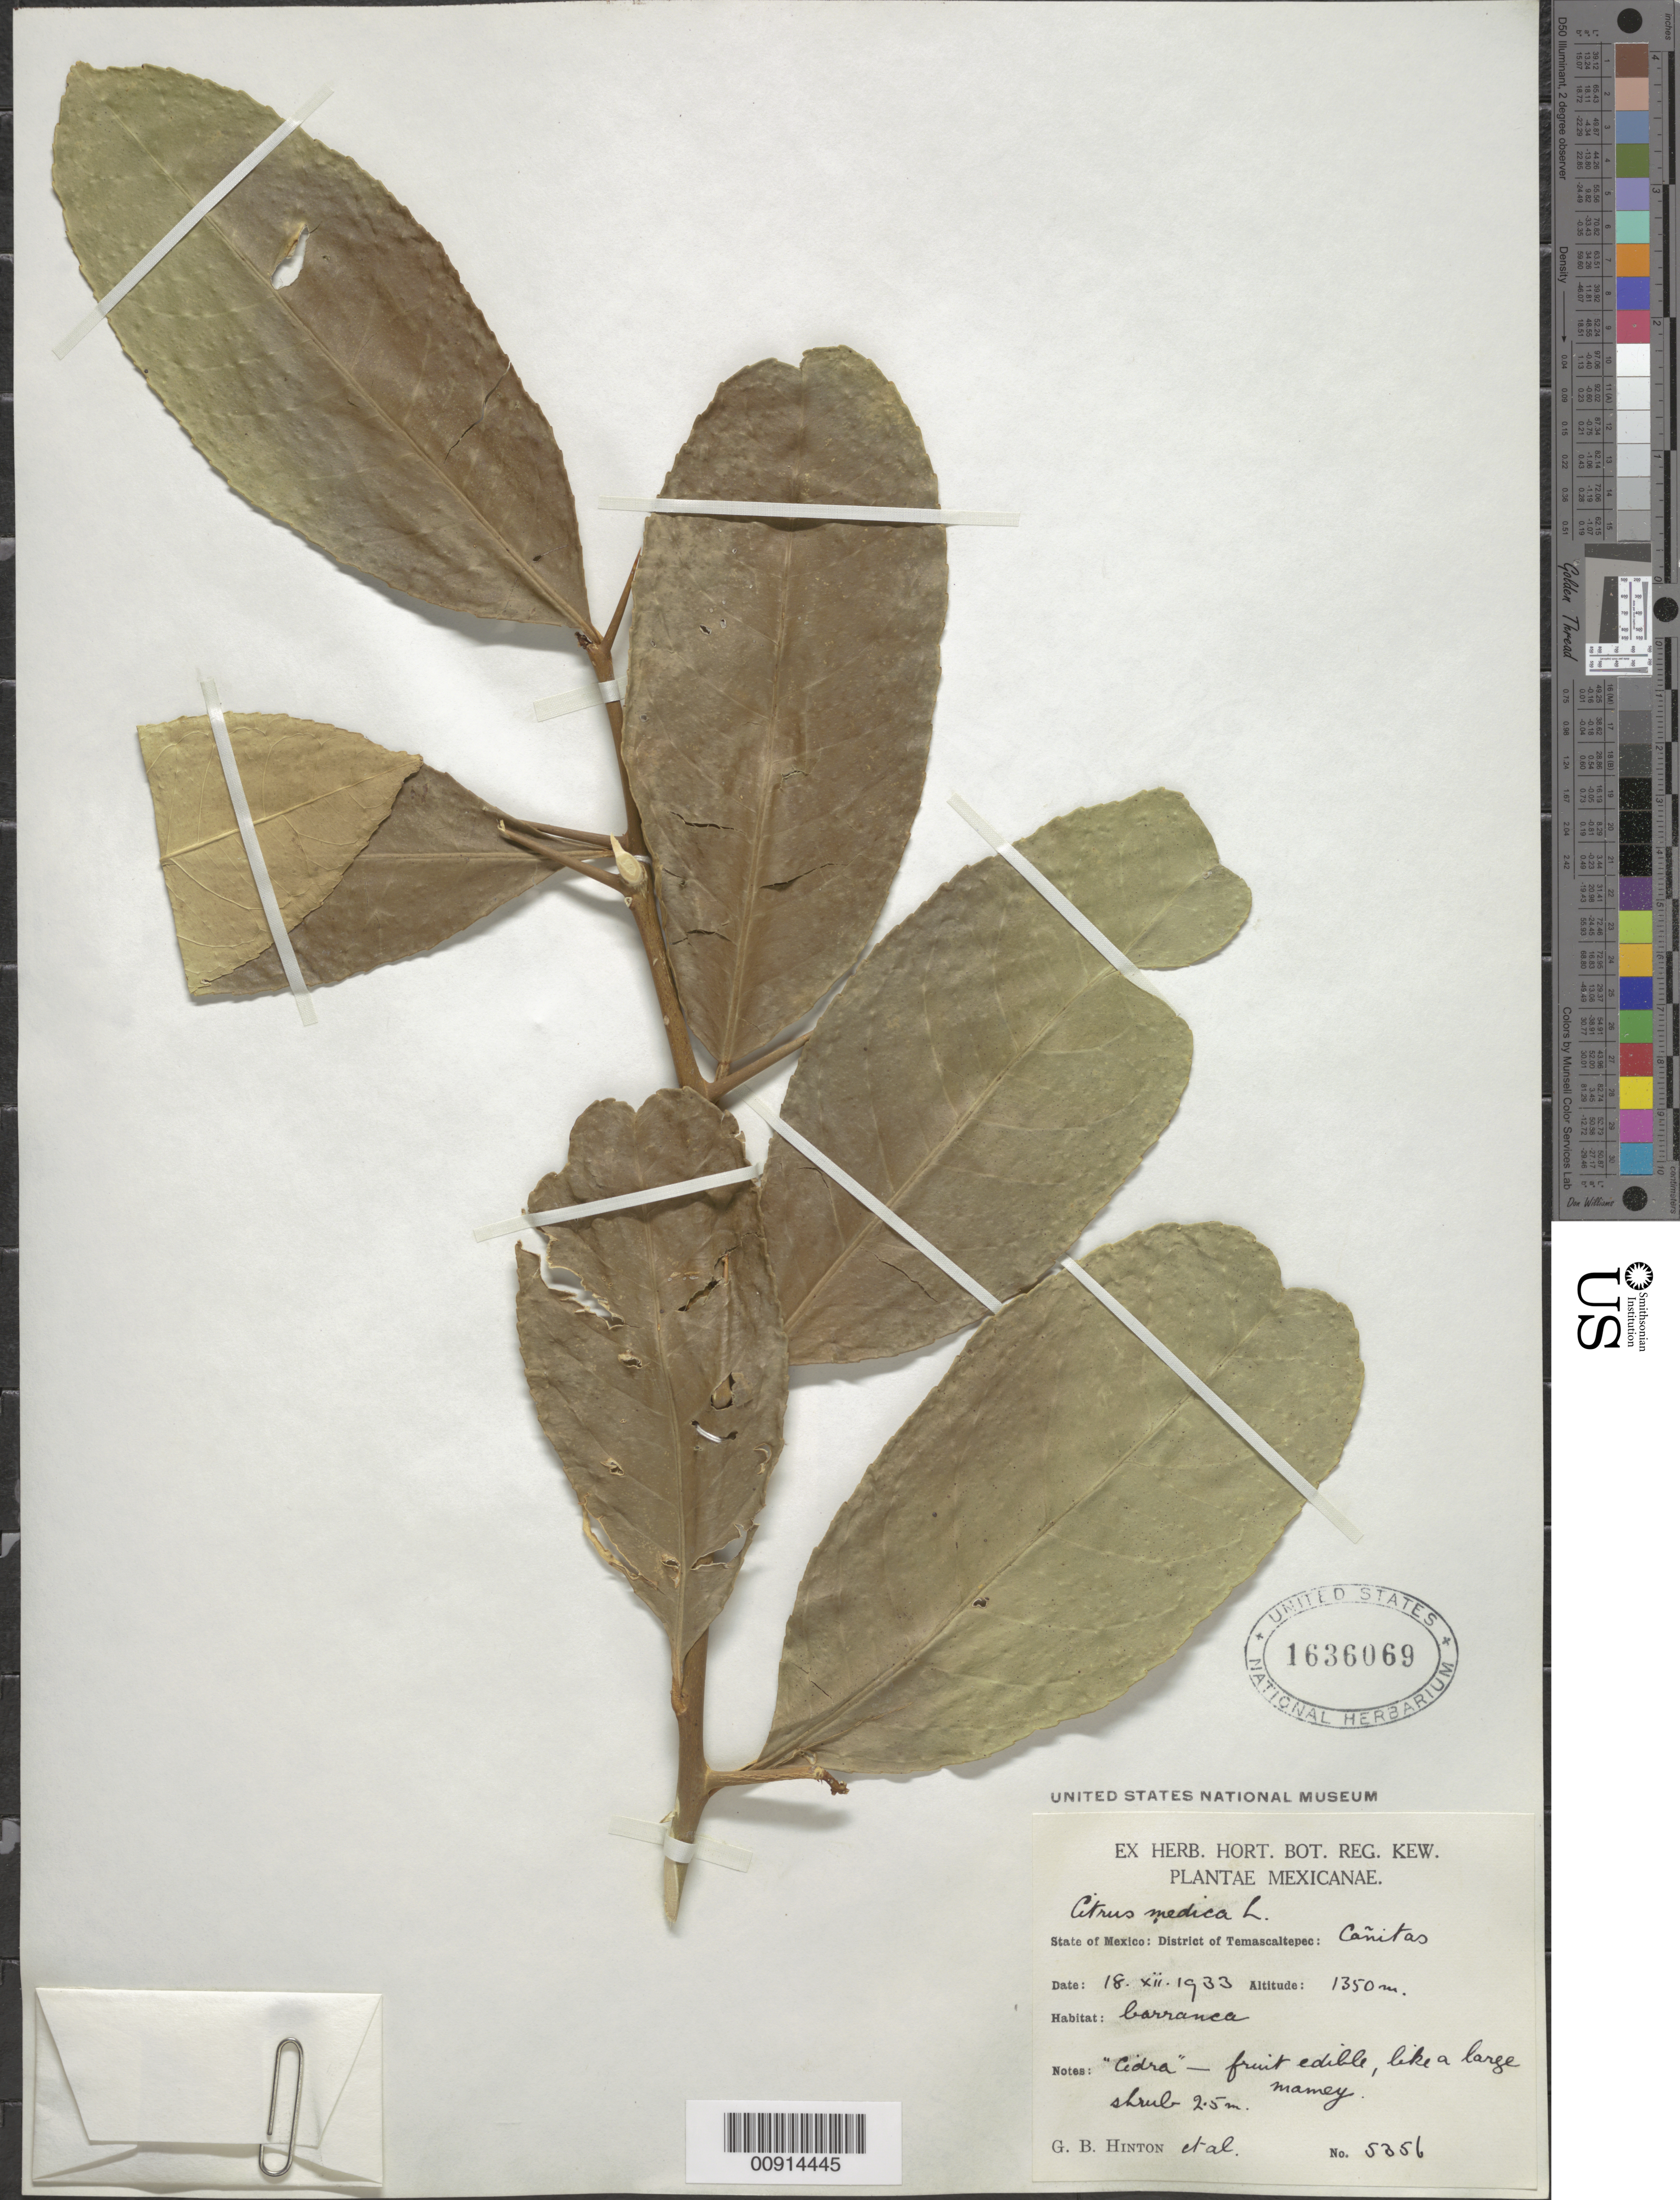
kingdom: Plantae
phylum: Tracheophyta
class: Magnoliopsida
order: Sapindales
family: Rutaceae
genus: Citrus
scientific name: Citrus medica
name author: L.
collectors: G. B. Hinton & et al.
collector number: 5356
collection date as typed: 18 Dec 1933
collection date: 1933-12-18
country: Mexico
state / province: México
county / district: Temascaltepec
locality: State of Mexico: District of Temascaltepec: Cañitas.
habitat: Barranca.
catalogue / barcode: US 1636069